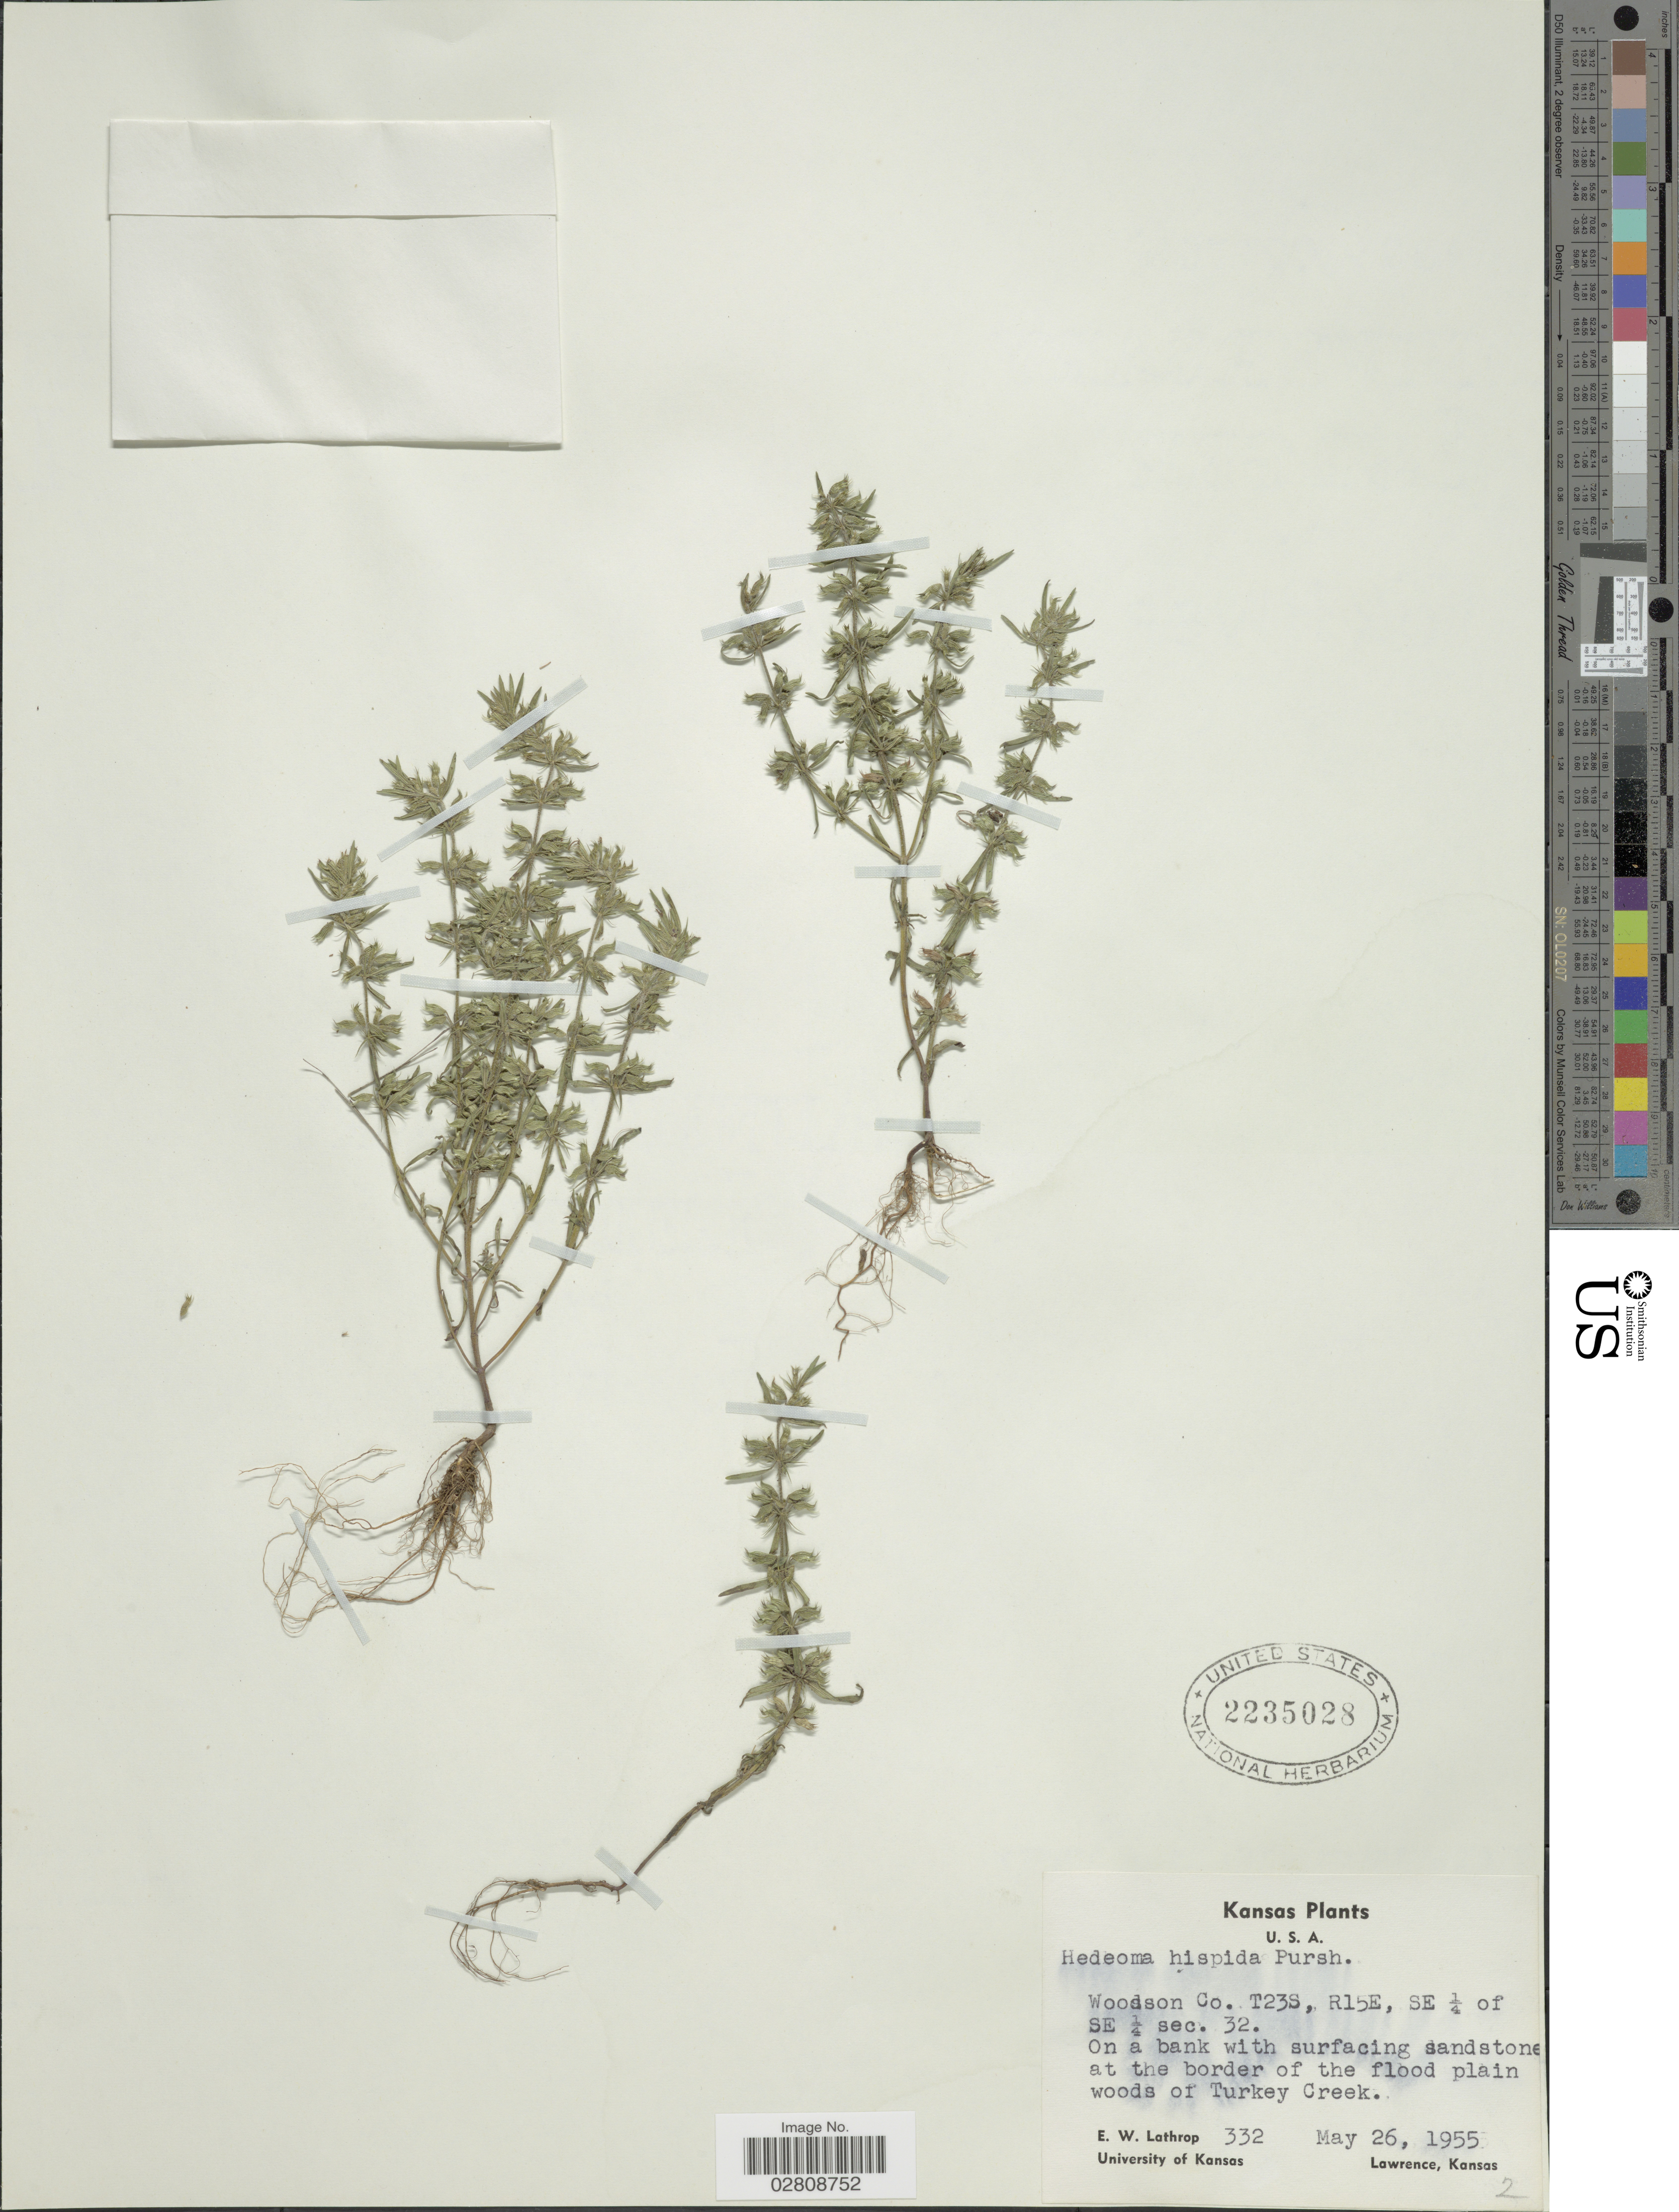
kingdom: Plantae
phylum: Tracheophyta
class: Magnoliopsida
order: Lamiales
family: Lamiaceae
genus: Hedeoma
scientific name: Hedeoma hispida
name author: Pursh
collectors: E. W. Lathrop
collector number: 332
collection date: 1955-05-26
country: United States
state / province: Kansas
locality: Woodson Co. T23S, R15E, SE ¼ of SE ¼ sec. 32. On a bank with surfacing sandstone at the border of the flood plain woods of Turkey Creek.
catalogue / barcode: US 2235028